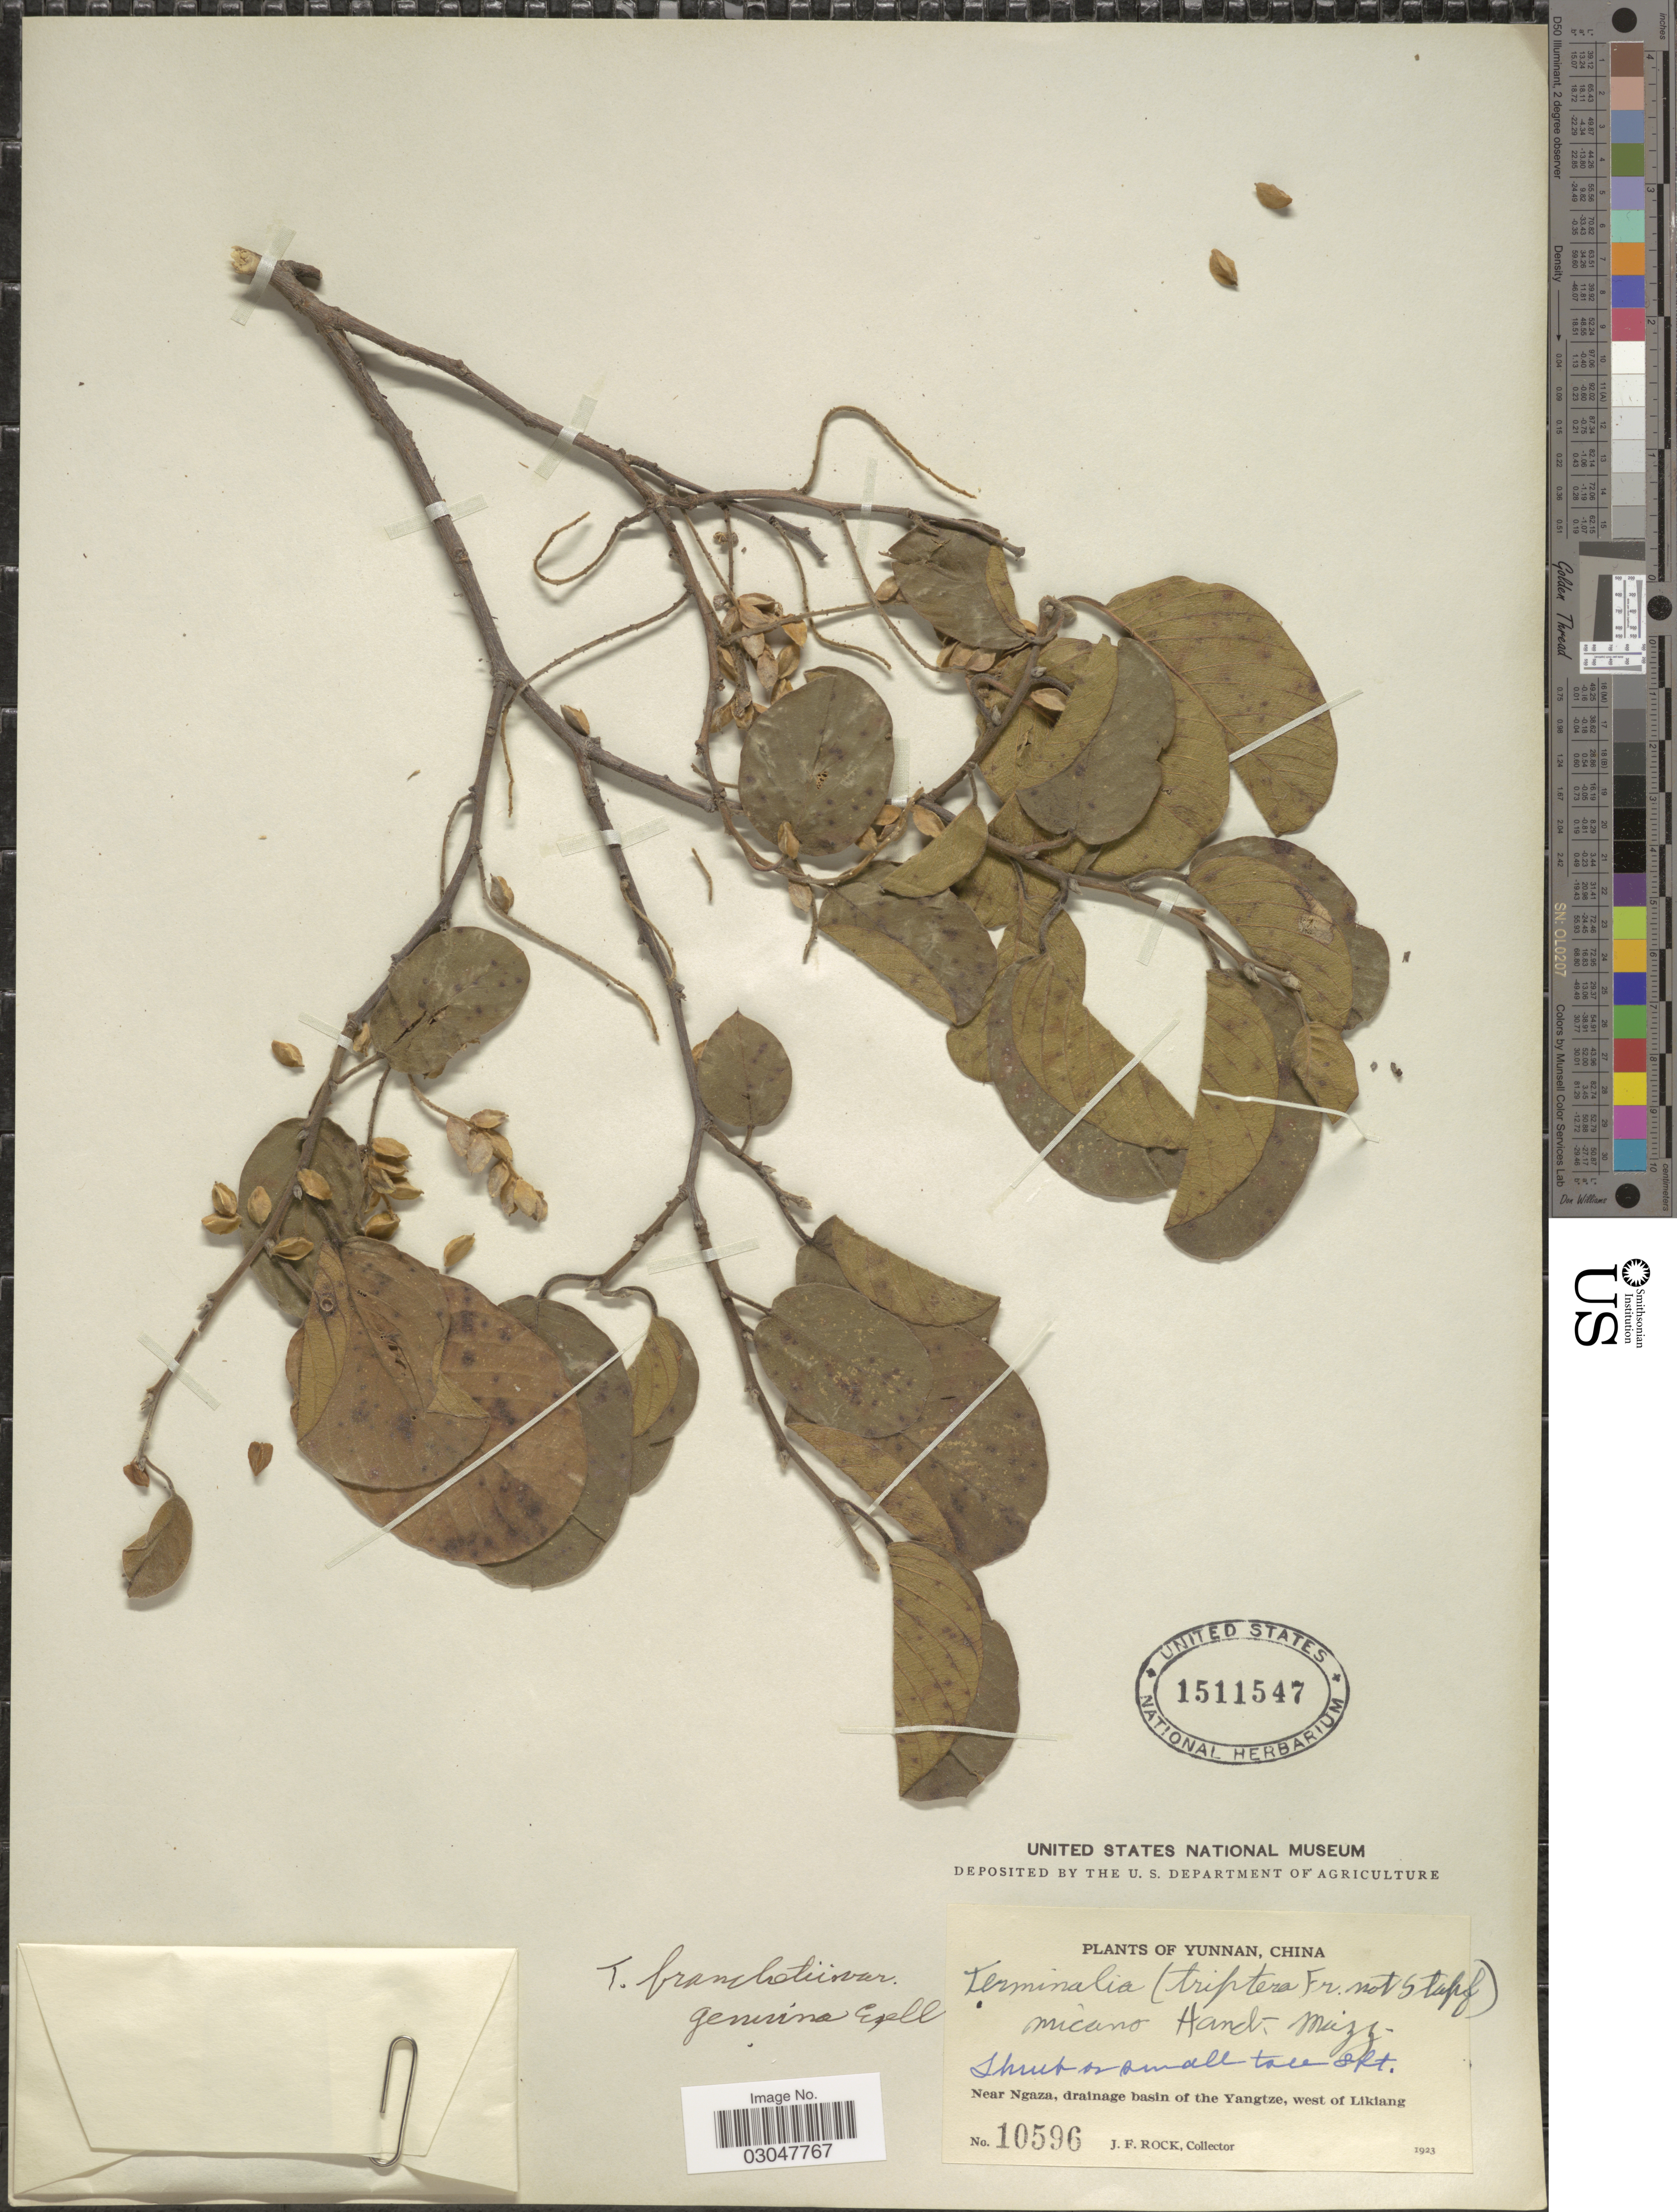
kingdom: Plantae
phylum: Tracheophyta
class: Magnoliopsida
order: Myrtales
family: Combretaceae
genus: Terminalia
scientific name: Terminalia franchetii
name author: Gagnep.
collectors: J. Rock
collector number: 10596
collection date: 1923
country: China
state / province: Yunnan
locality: Near Ngaza, drainage basin of the Yangtze, west of Likiang.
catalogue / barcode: US 1511547